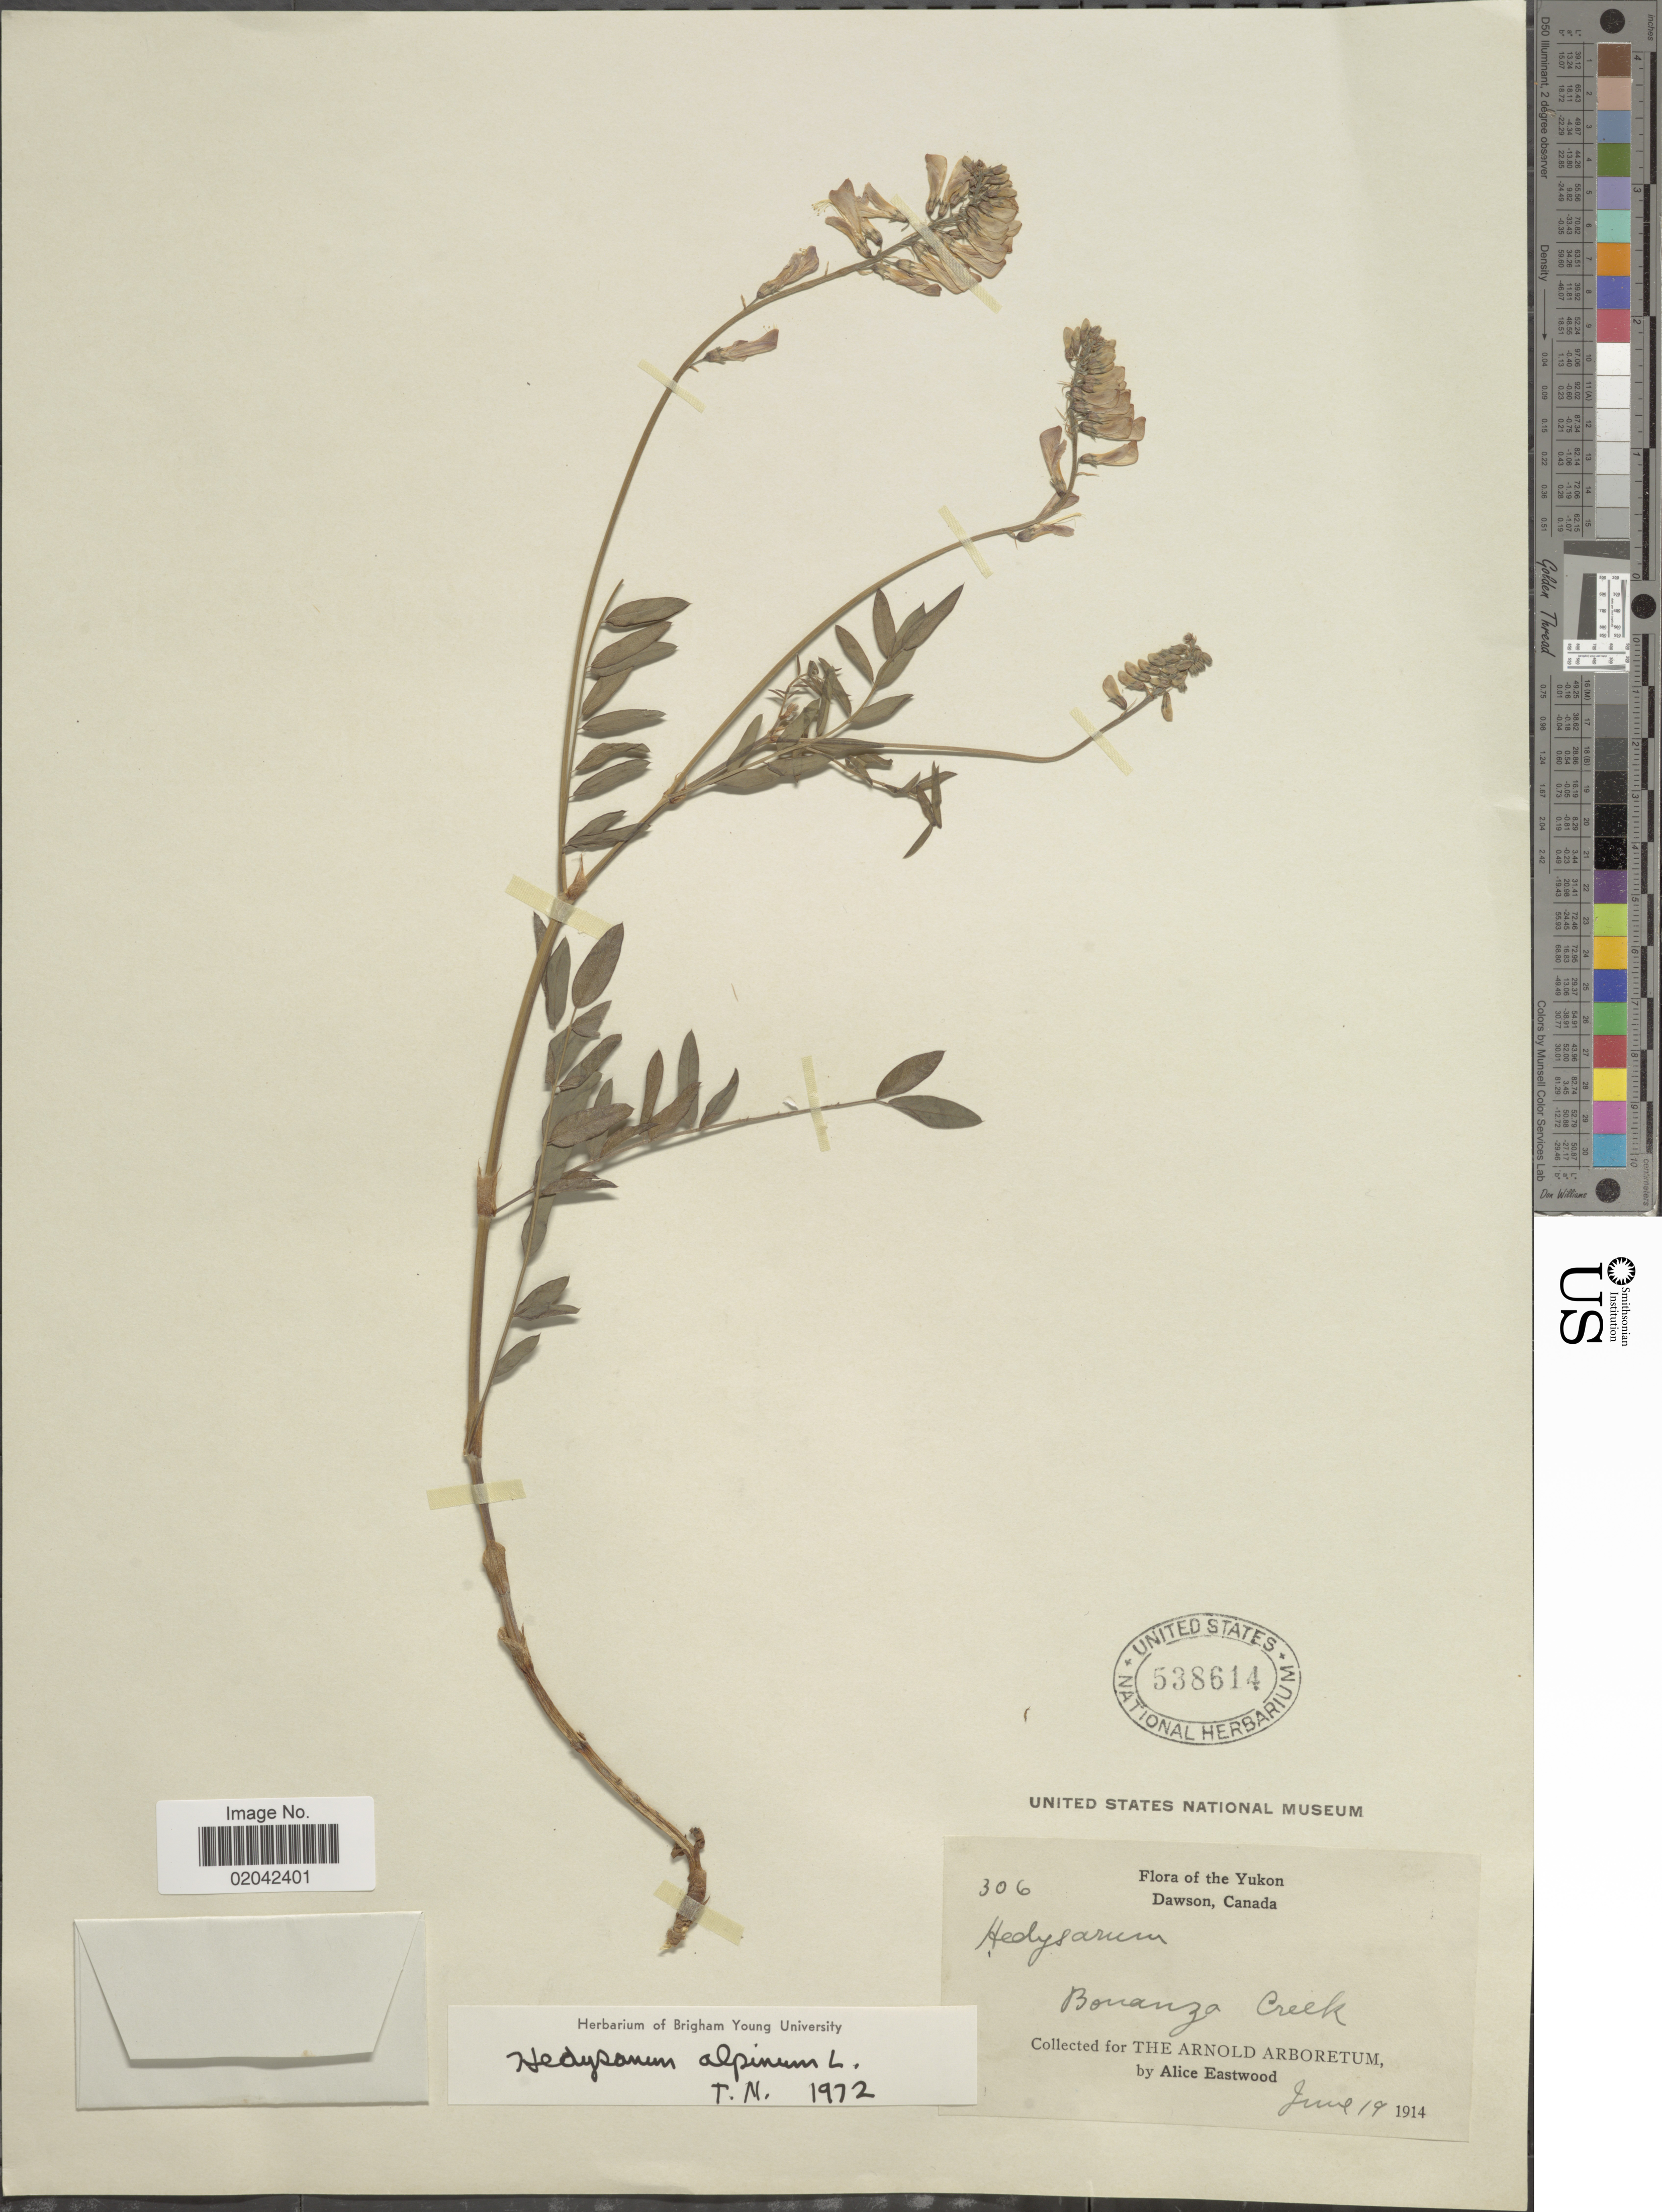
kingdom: Plantae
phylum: Tracheophyta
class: Magnoliopsida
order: Fabales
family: Fabaceae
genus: Hedysarum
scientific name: Hedysarum alpinum var. americanum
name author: Michx. ex Pursh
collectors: A. Eastwood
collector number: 306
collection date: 1914-06-19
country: Canada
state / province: Yukon Territory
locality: Yukon, Dawson, Bonanza Creek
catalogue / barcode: US 538614